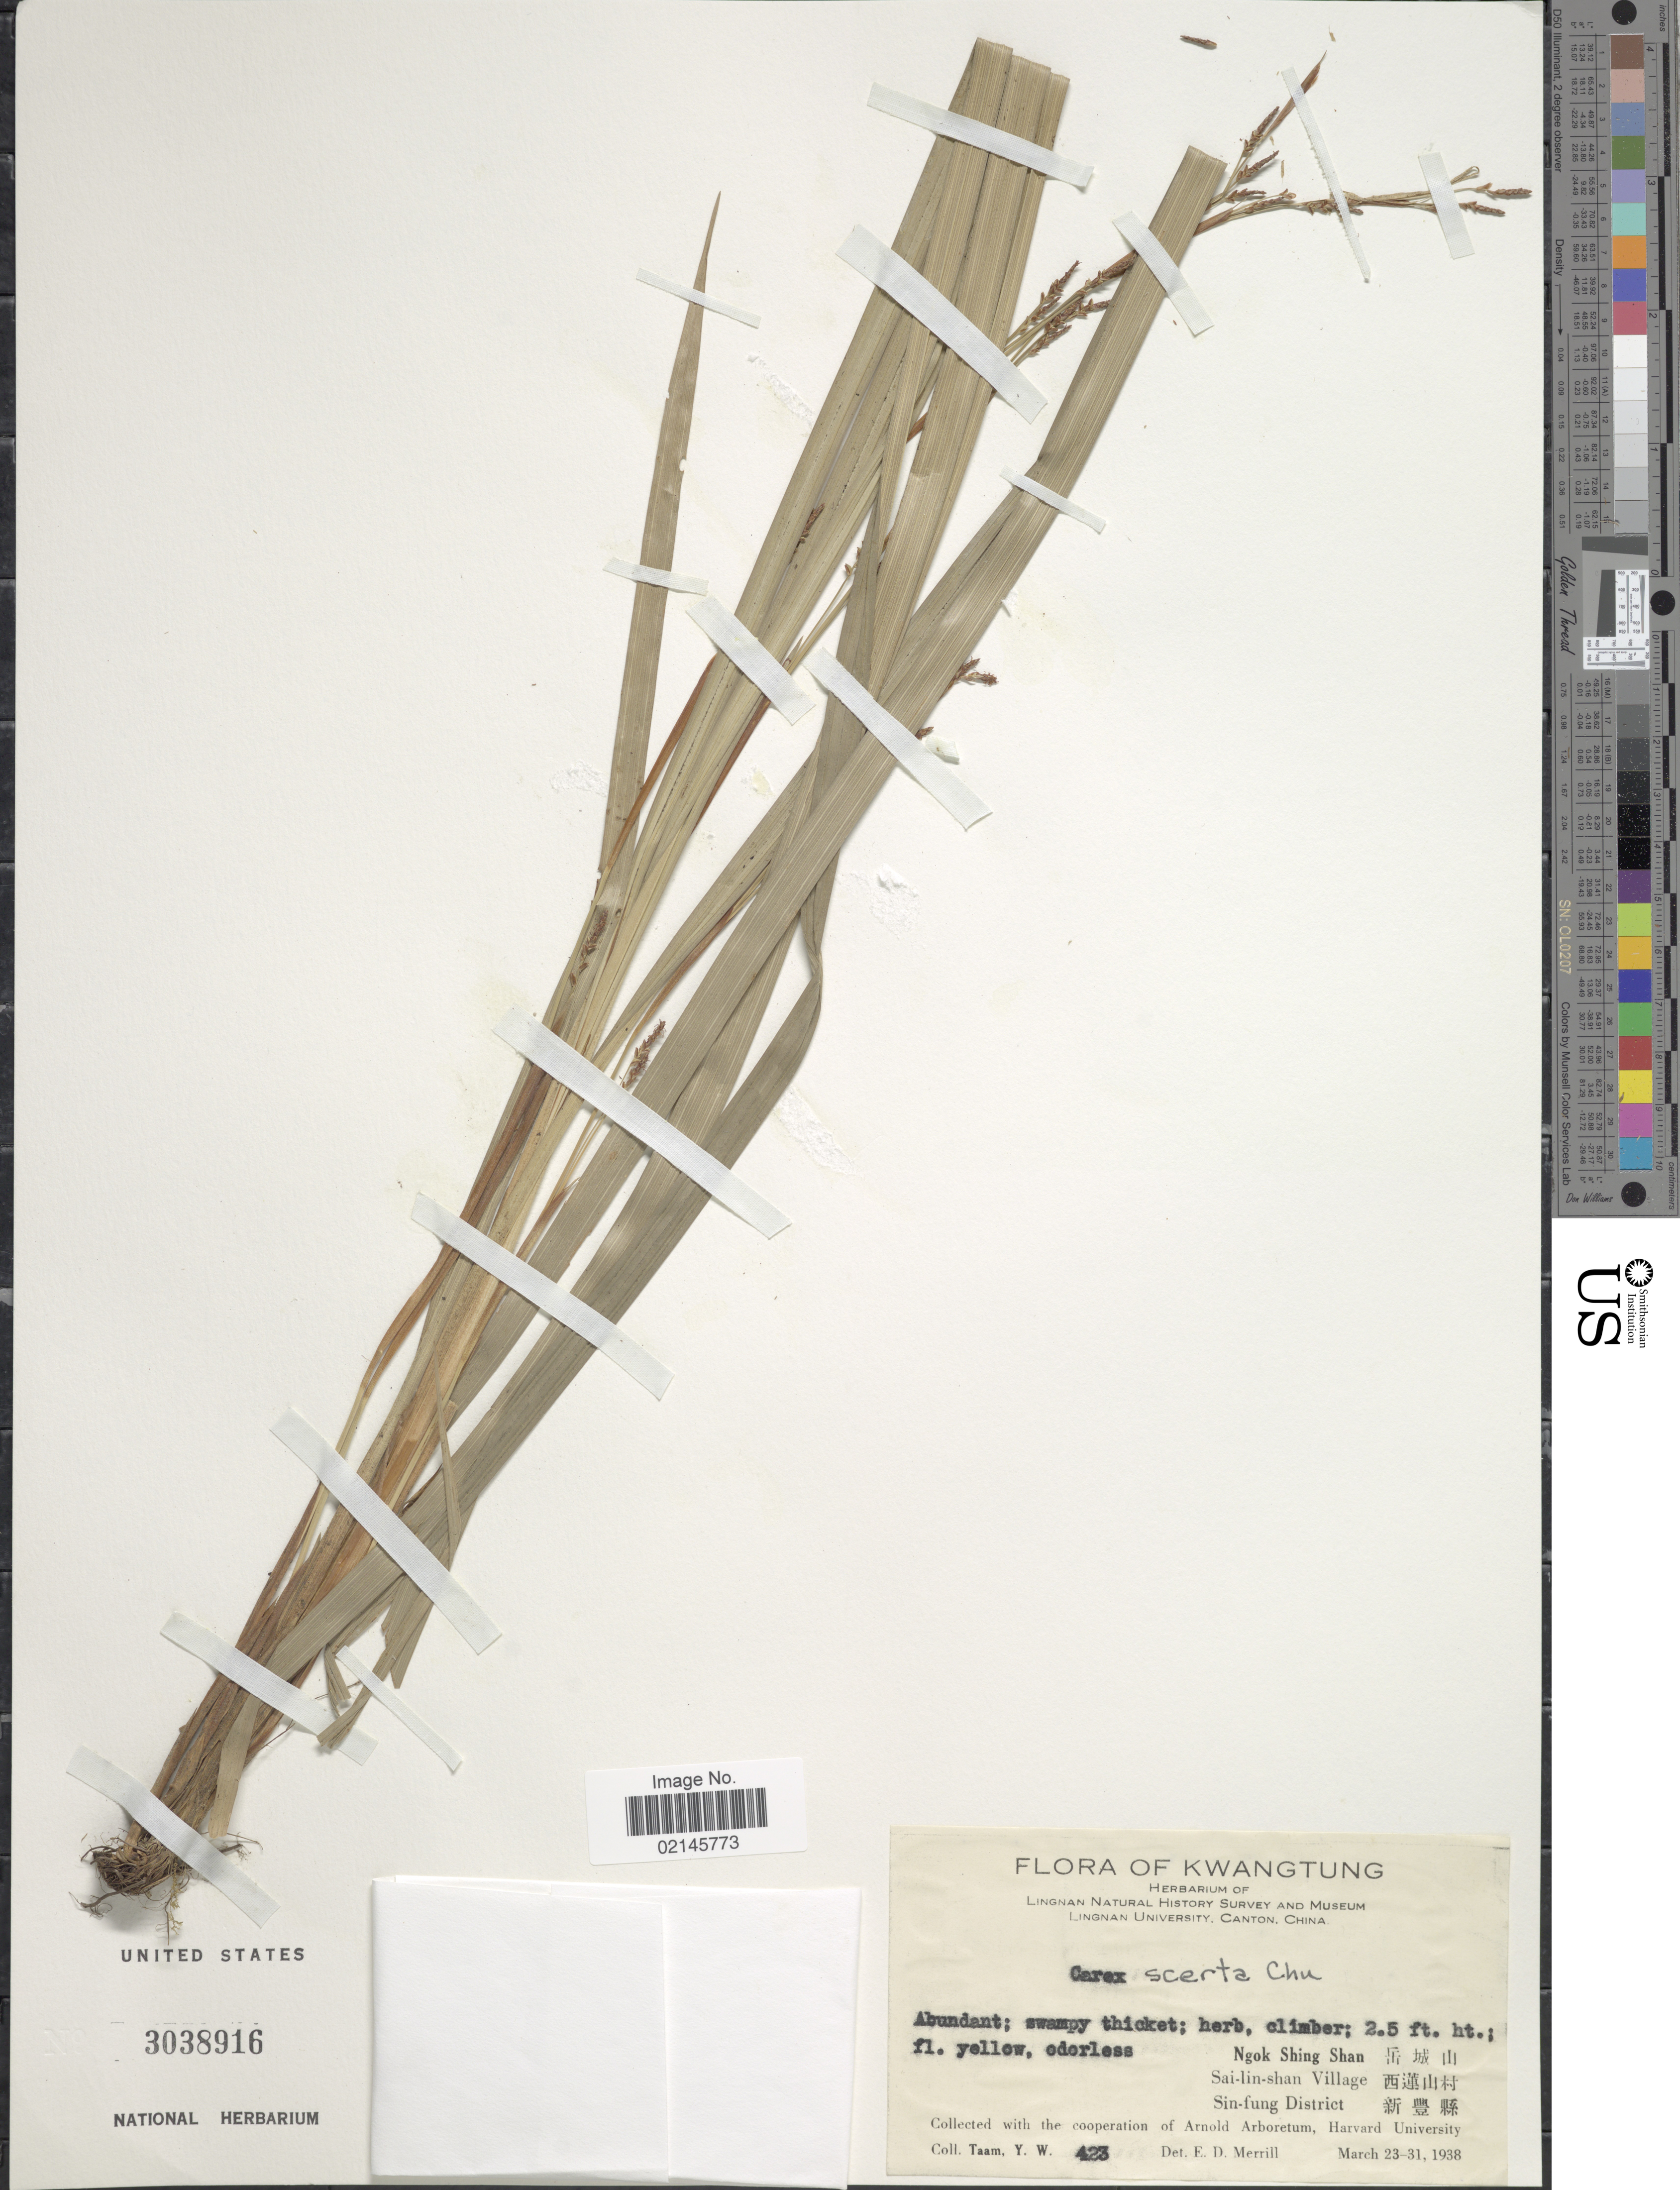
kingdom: Plantae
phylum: Tracheophyta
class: Liliopsida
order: Poales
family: Cyperaceae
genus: Carex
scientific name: Carex sp.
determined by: Strong, Mark T., (BOT), Smithsonian Institution - National Museum of Natural History (UNITED STATES)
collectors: Y. W. Taam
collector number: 423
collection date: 1938-03-23/1938-03-31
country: China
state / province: Guangdong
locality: Ngok Shing Shan. Sai-Lin-shan Village Sing-Fung District.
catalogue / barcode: US 3038916